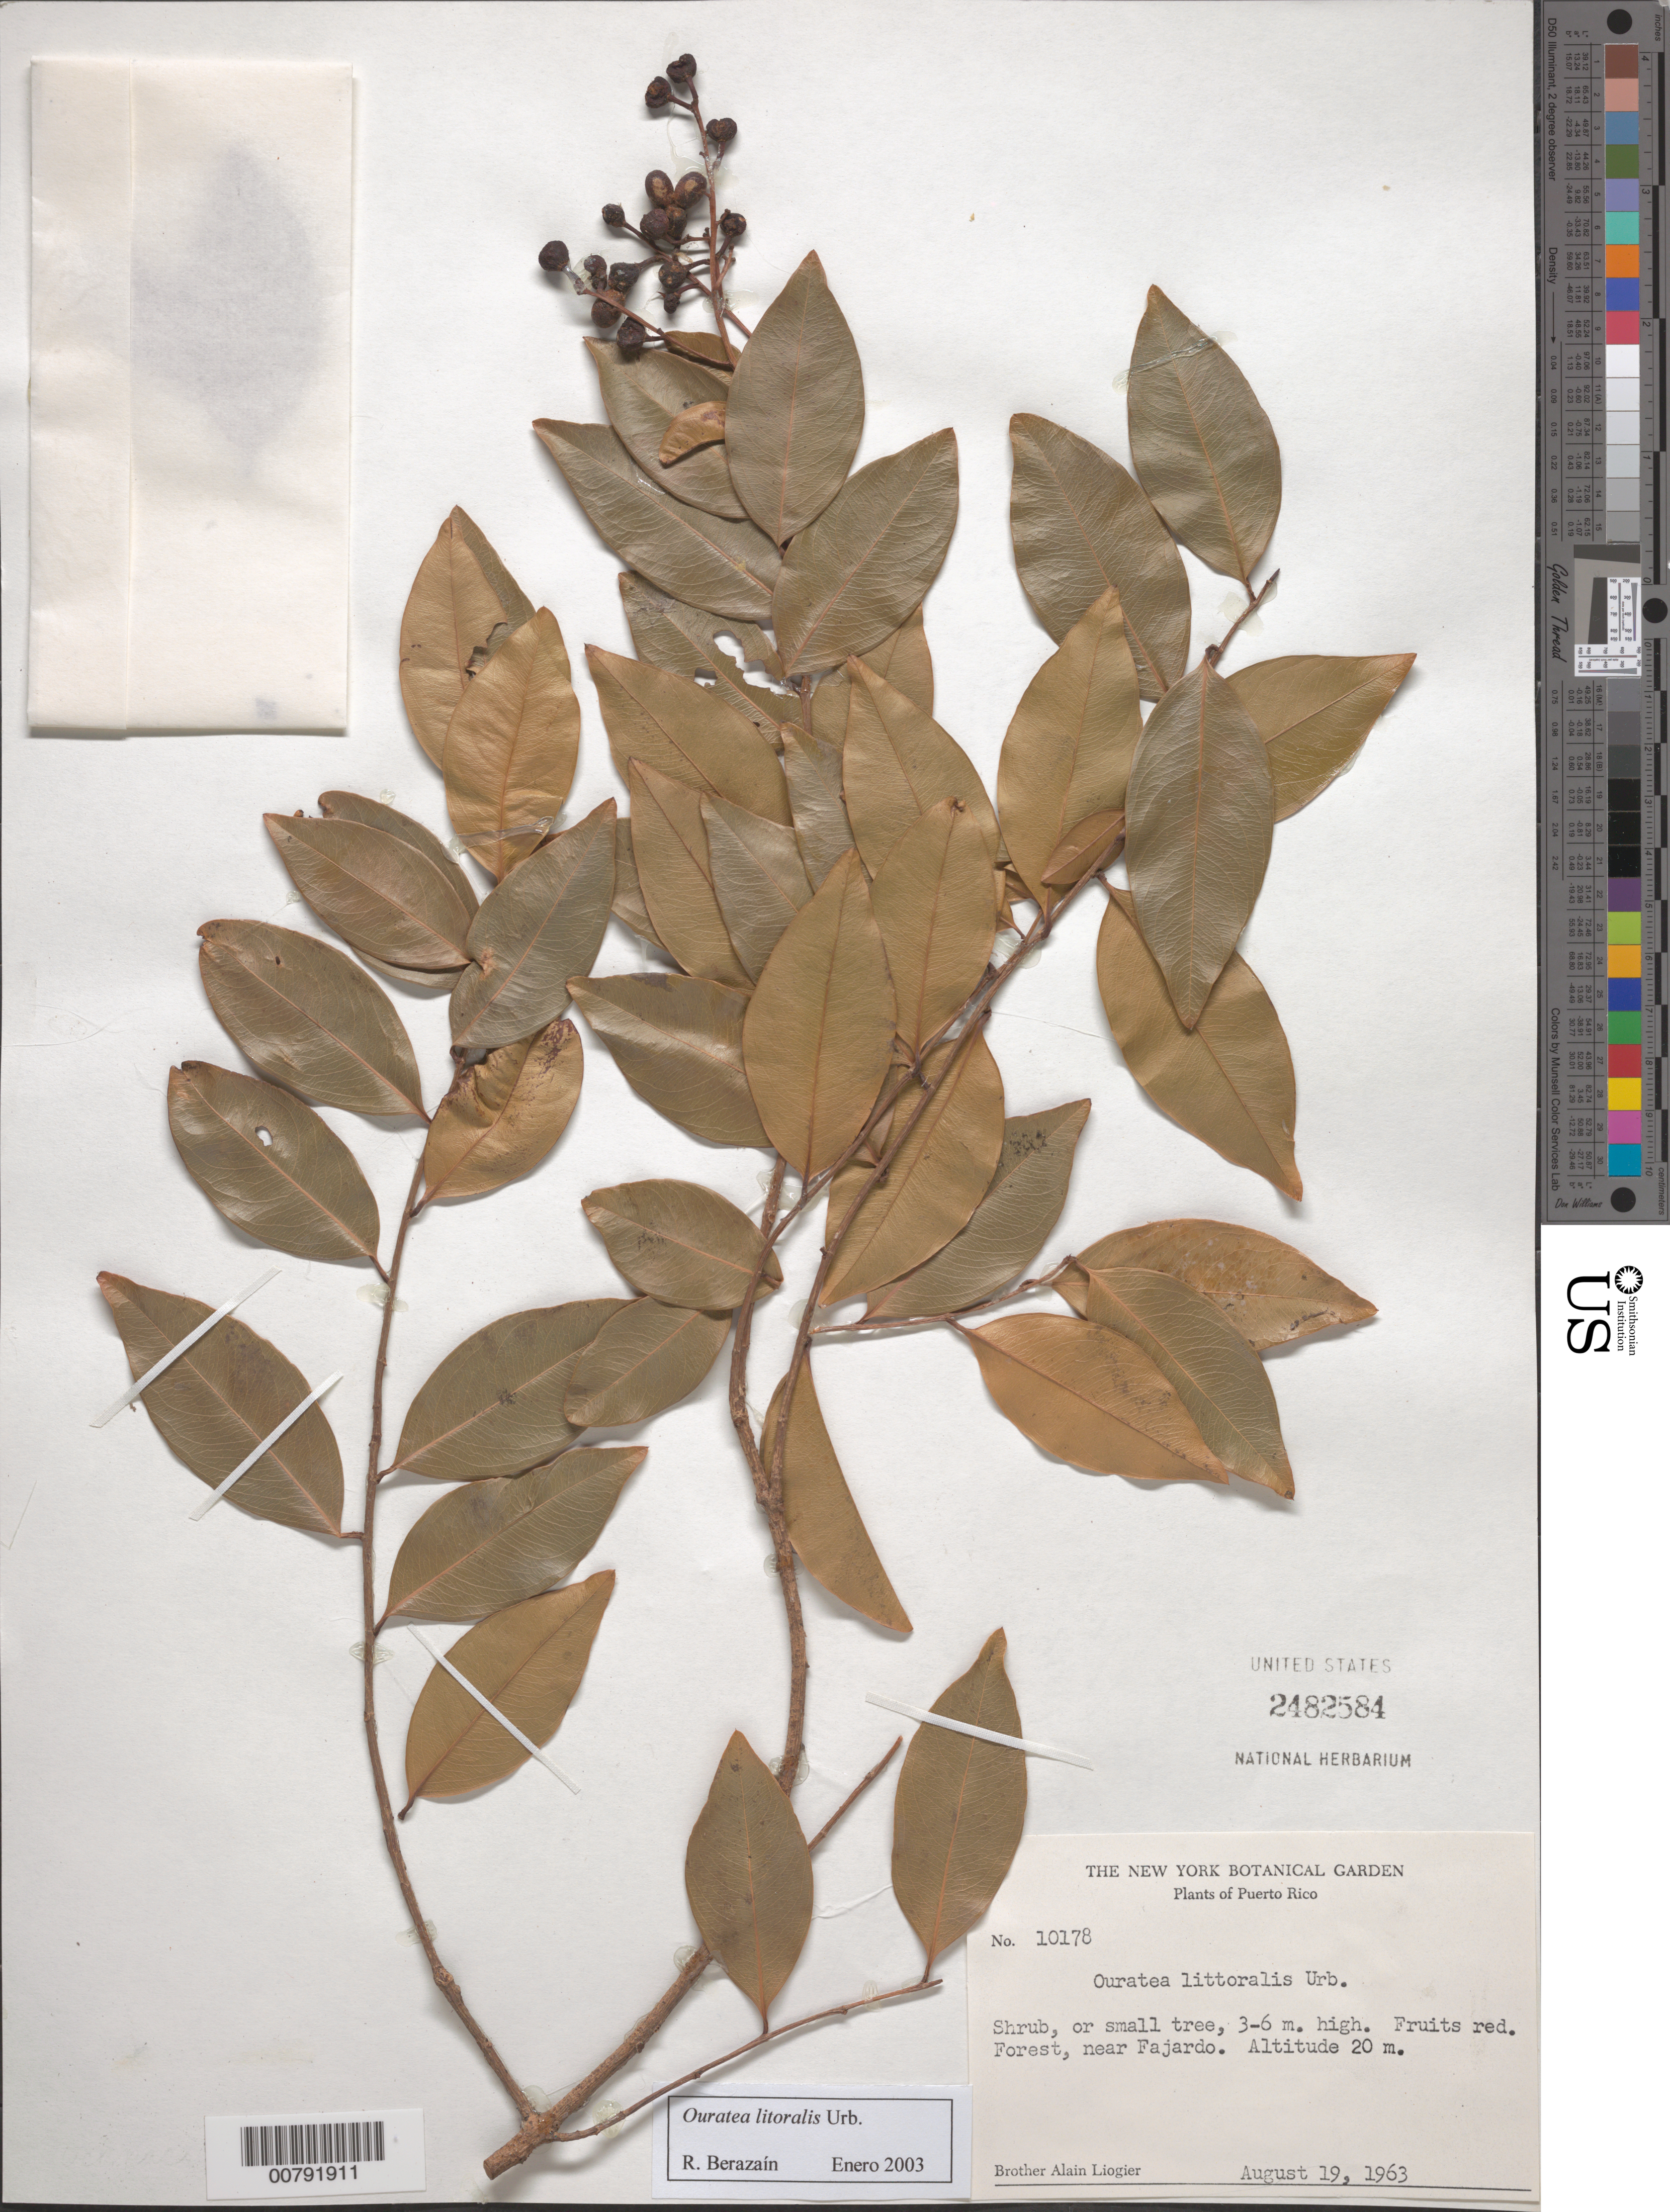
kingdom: Plantae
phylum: Tracheophyta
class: Magnoliopsida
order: Malpighiales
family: Ochnaceae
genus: Ouratea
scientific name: Ouratea littoralis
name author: Urb.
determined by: Berazaín, R.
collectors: A. H. Liogier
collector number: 10178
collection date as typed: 19 Aug 1963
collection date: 1963-08-19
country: Puerto Rico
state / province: Fajardo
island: Puerto Rico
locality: Fajardo, near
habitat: Forest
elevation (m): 20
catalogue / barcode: US 2482584